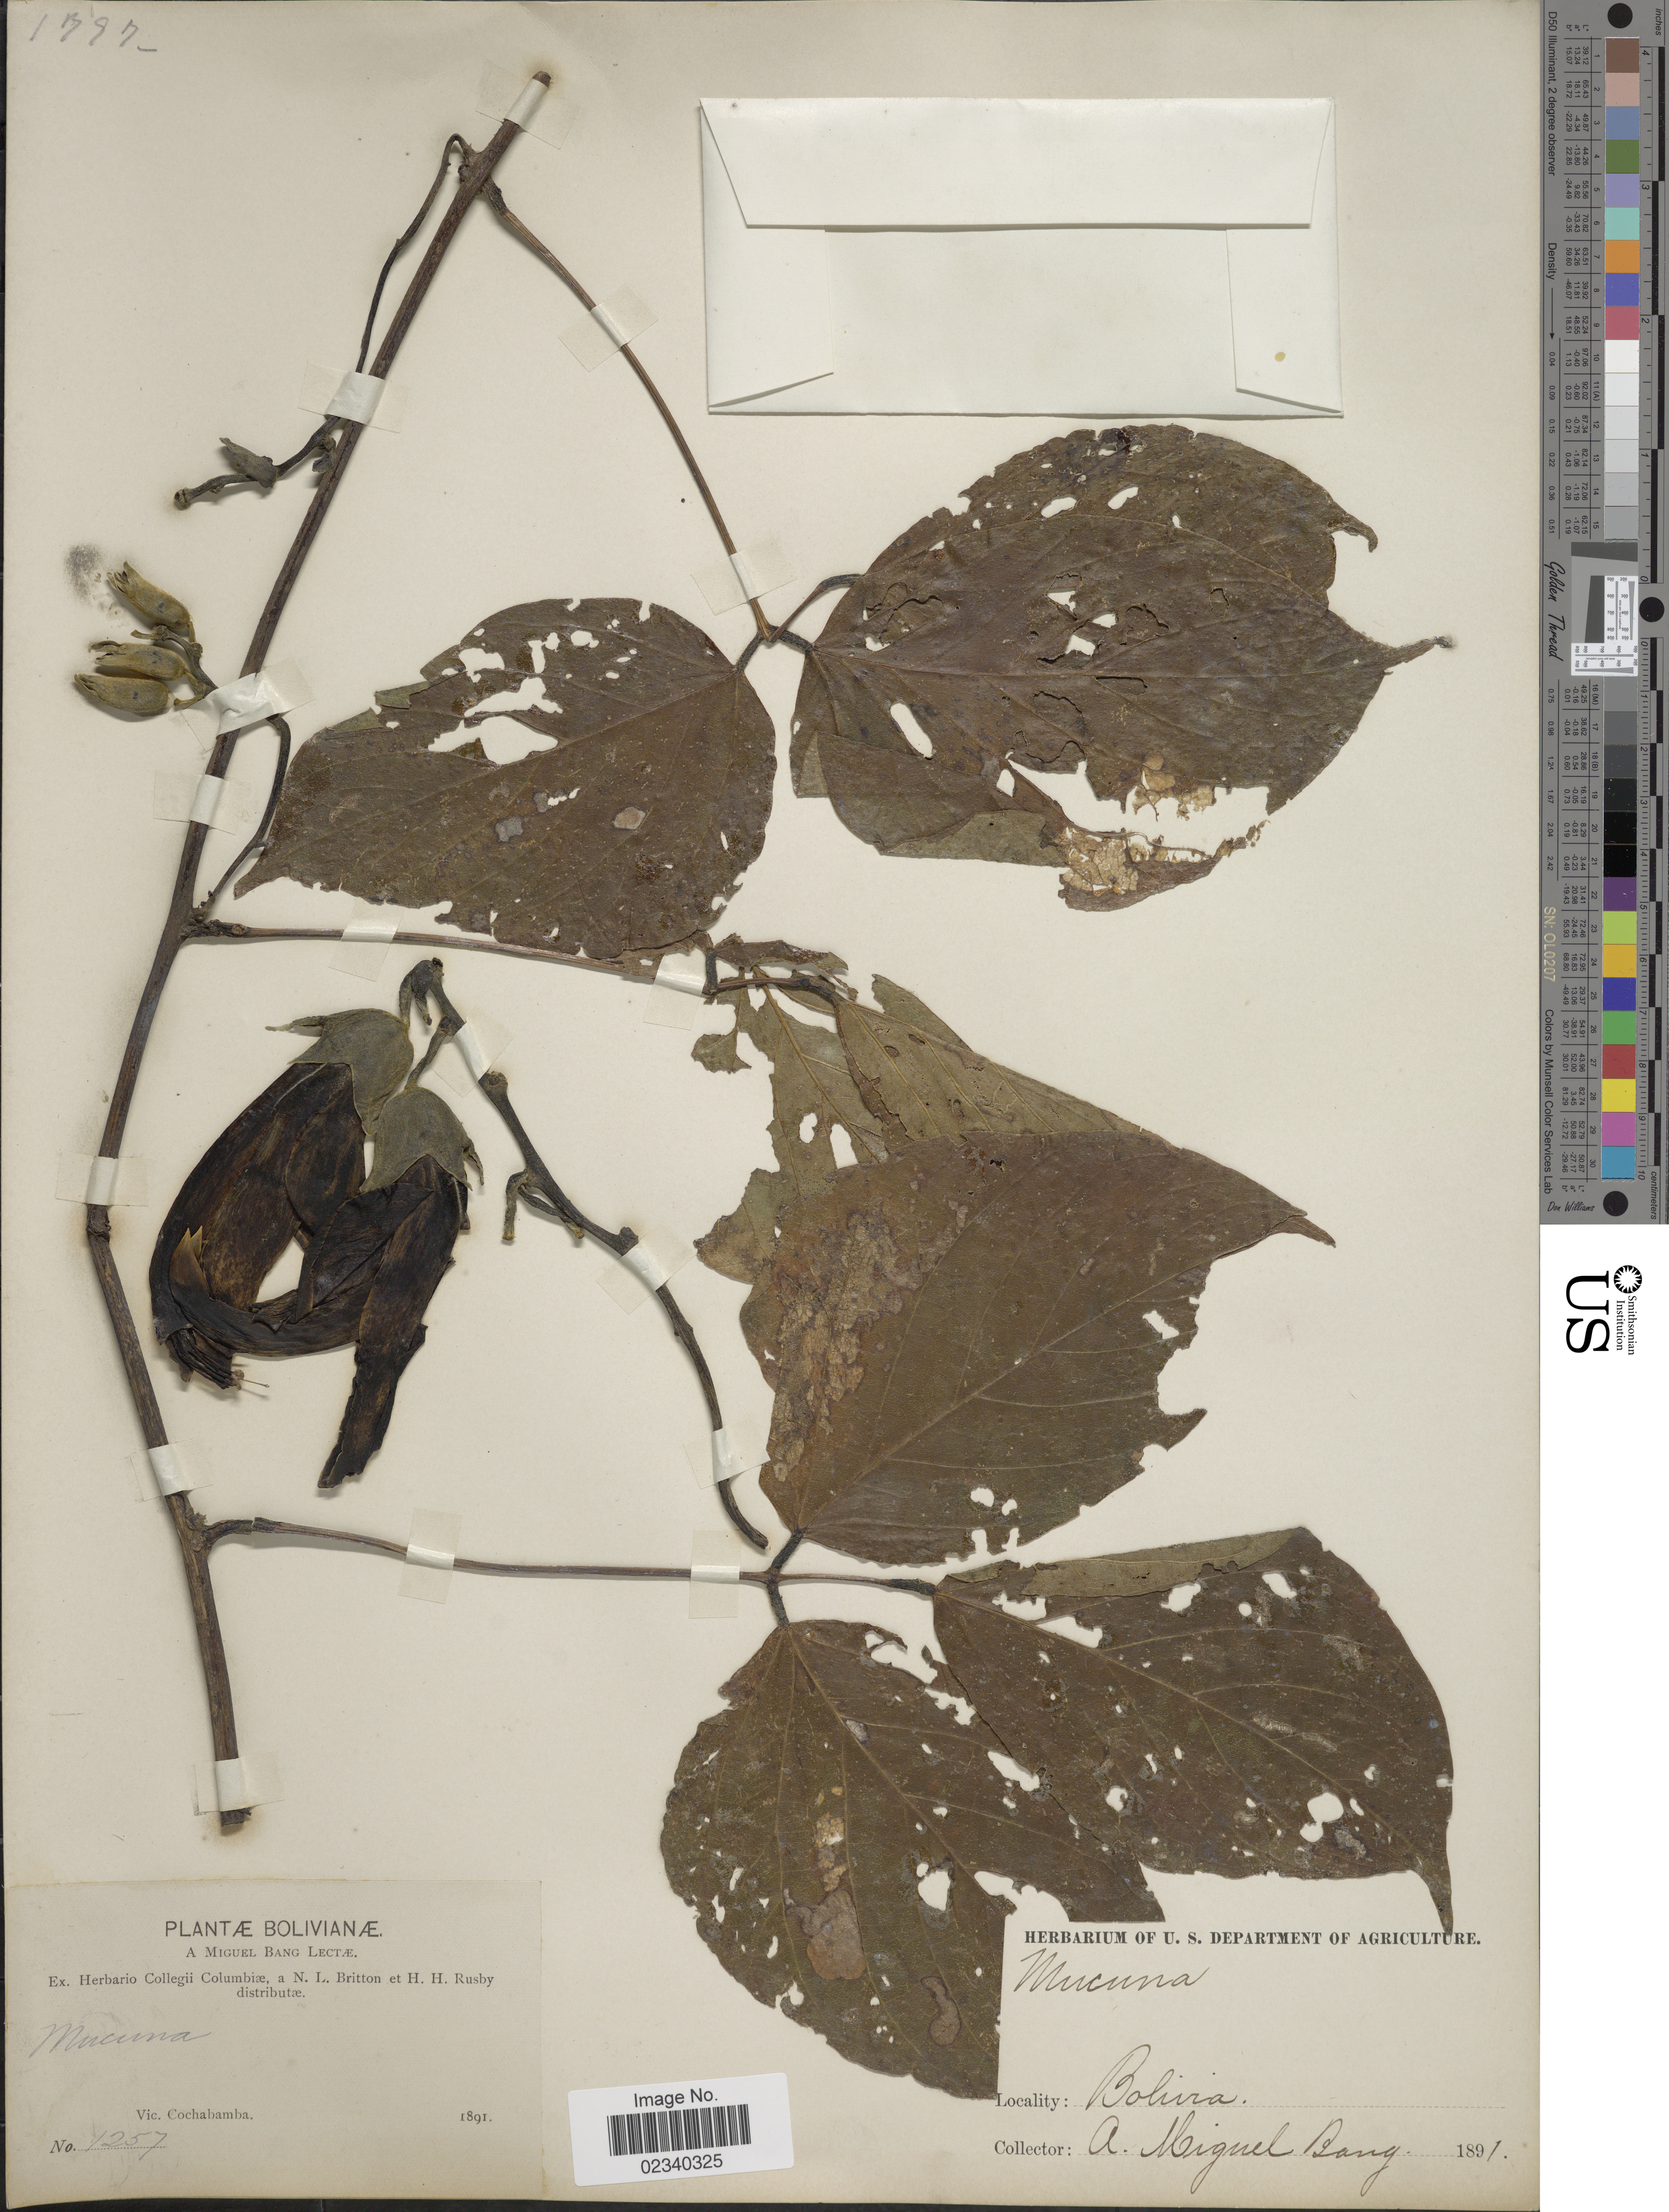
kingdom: Plantae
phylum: Tracheophyta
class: Magnoliopsida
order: Fabales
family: Fabaceae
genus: Mucuna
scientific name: Mucuna rostrata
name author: Benth.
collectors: M. Bang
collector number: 1257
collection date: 1891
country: Bolivia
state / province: Cochabamba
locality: Vic. Cochabamba